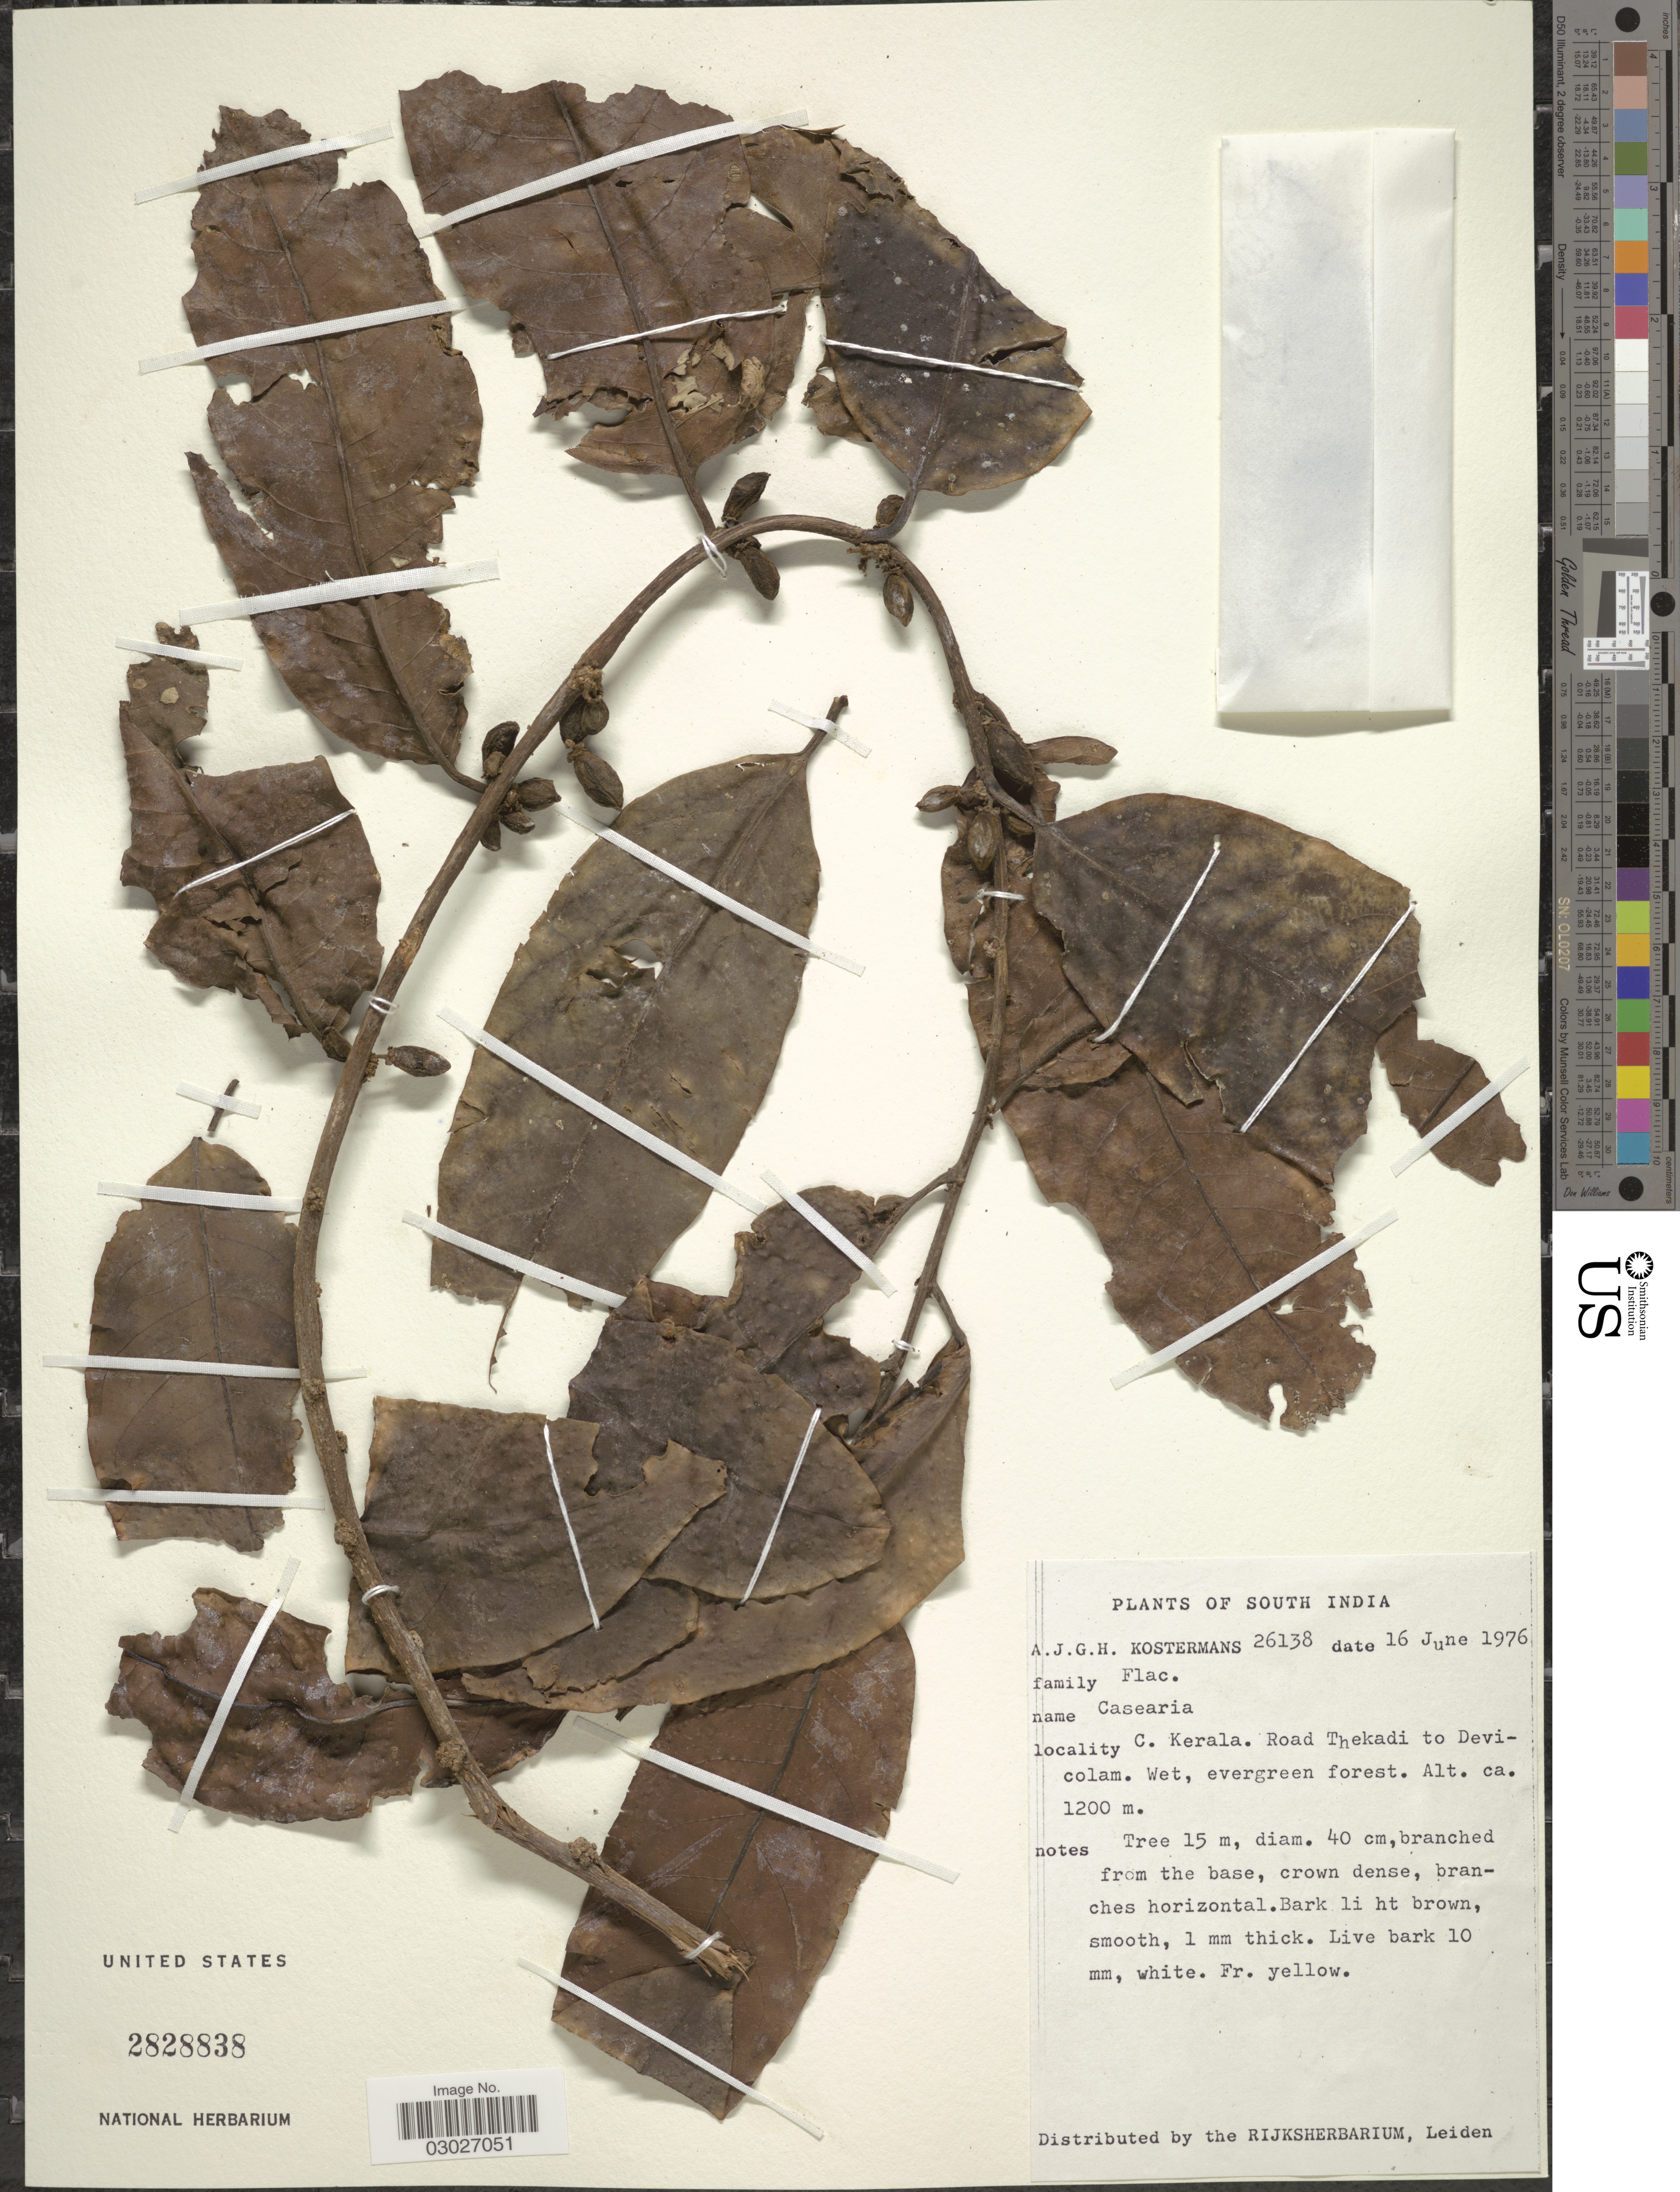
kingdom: Plantae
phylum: Tracheophyta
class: Magnoliopsida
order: Malpighiales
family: Salicaceae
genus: Casearia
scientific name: Casearia sp.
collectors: A. J. G. Kostermans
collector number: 26138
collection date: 1976-06-16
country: India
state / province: Kerala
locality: South India. C. Kerala. Road Thekadi to Devicolam.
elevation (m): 1200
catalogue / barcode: US 2828838